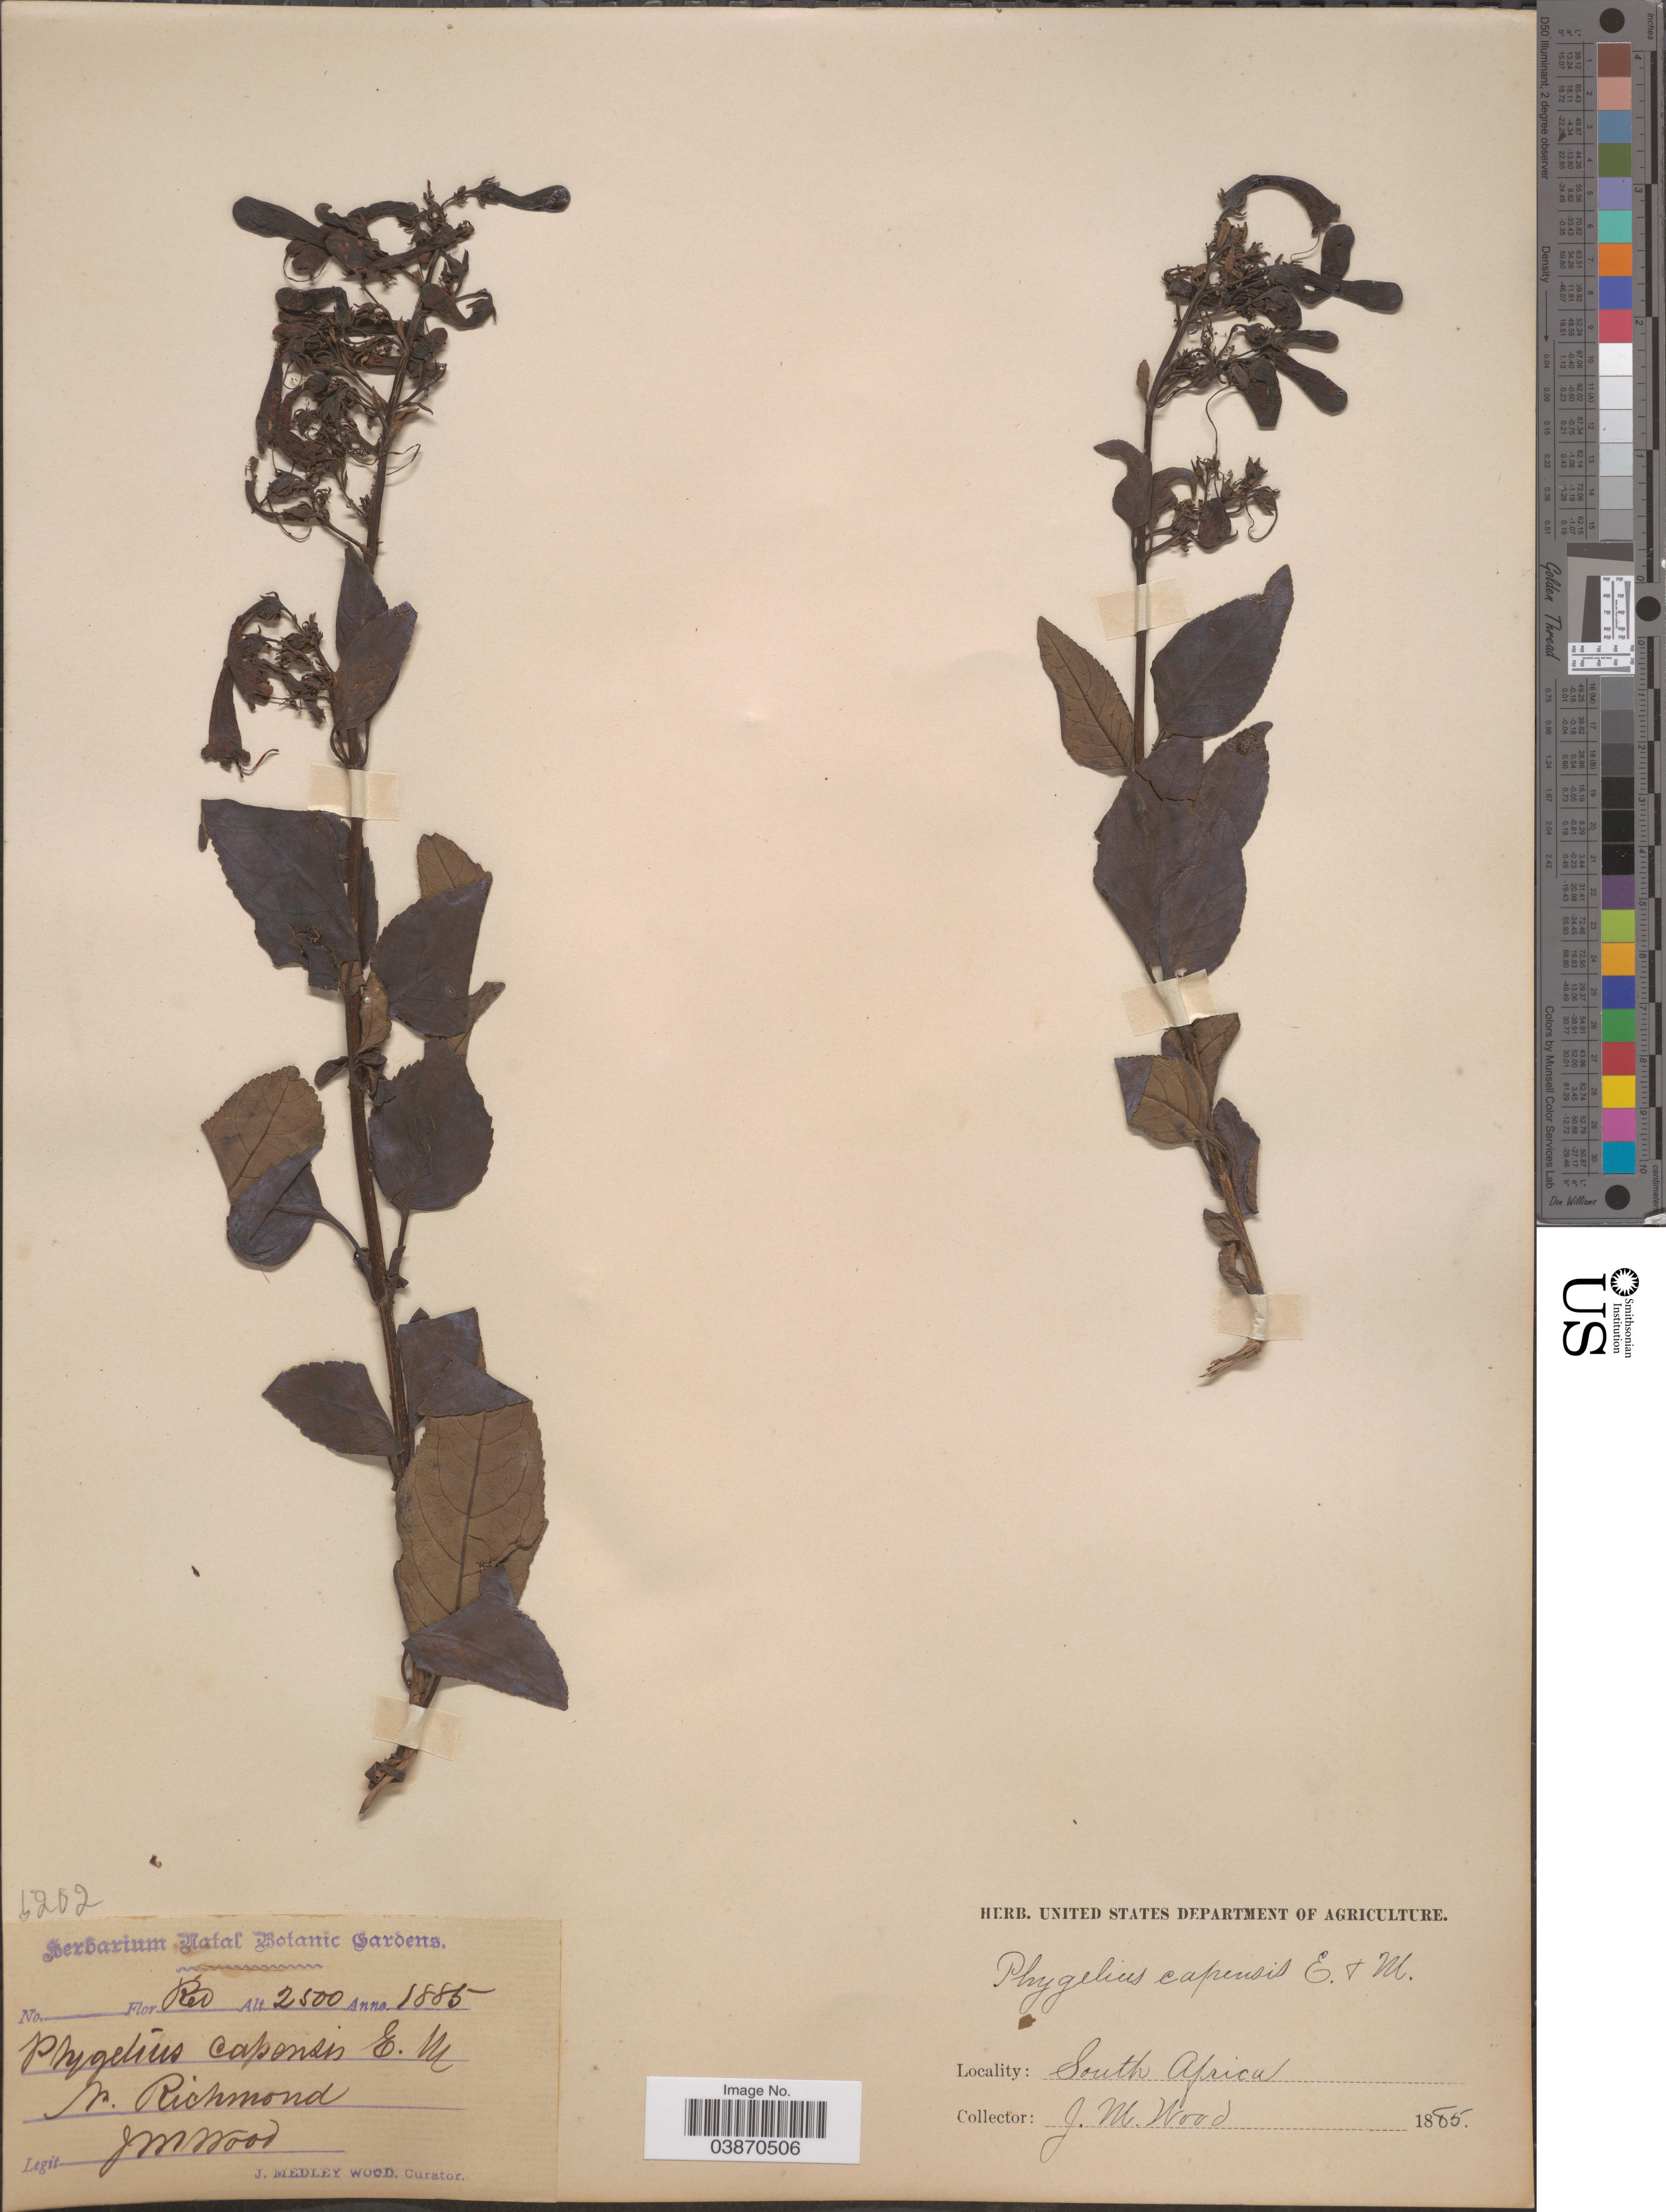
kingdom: Plantae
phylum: Tracheophyta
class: Magnoliopsida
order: Lamiales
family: Scrophulariaceae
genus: Phygelius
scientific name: Phygelius capensis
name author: E. Mey. ex Benth.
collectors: J. Medley Wood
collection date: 1885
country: South Africa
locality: [illegible text]. Richmond.